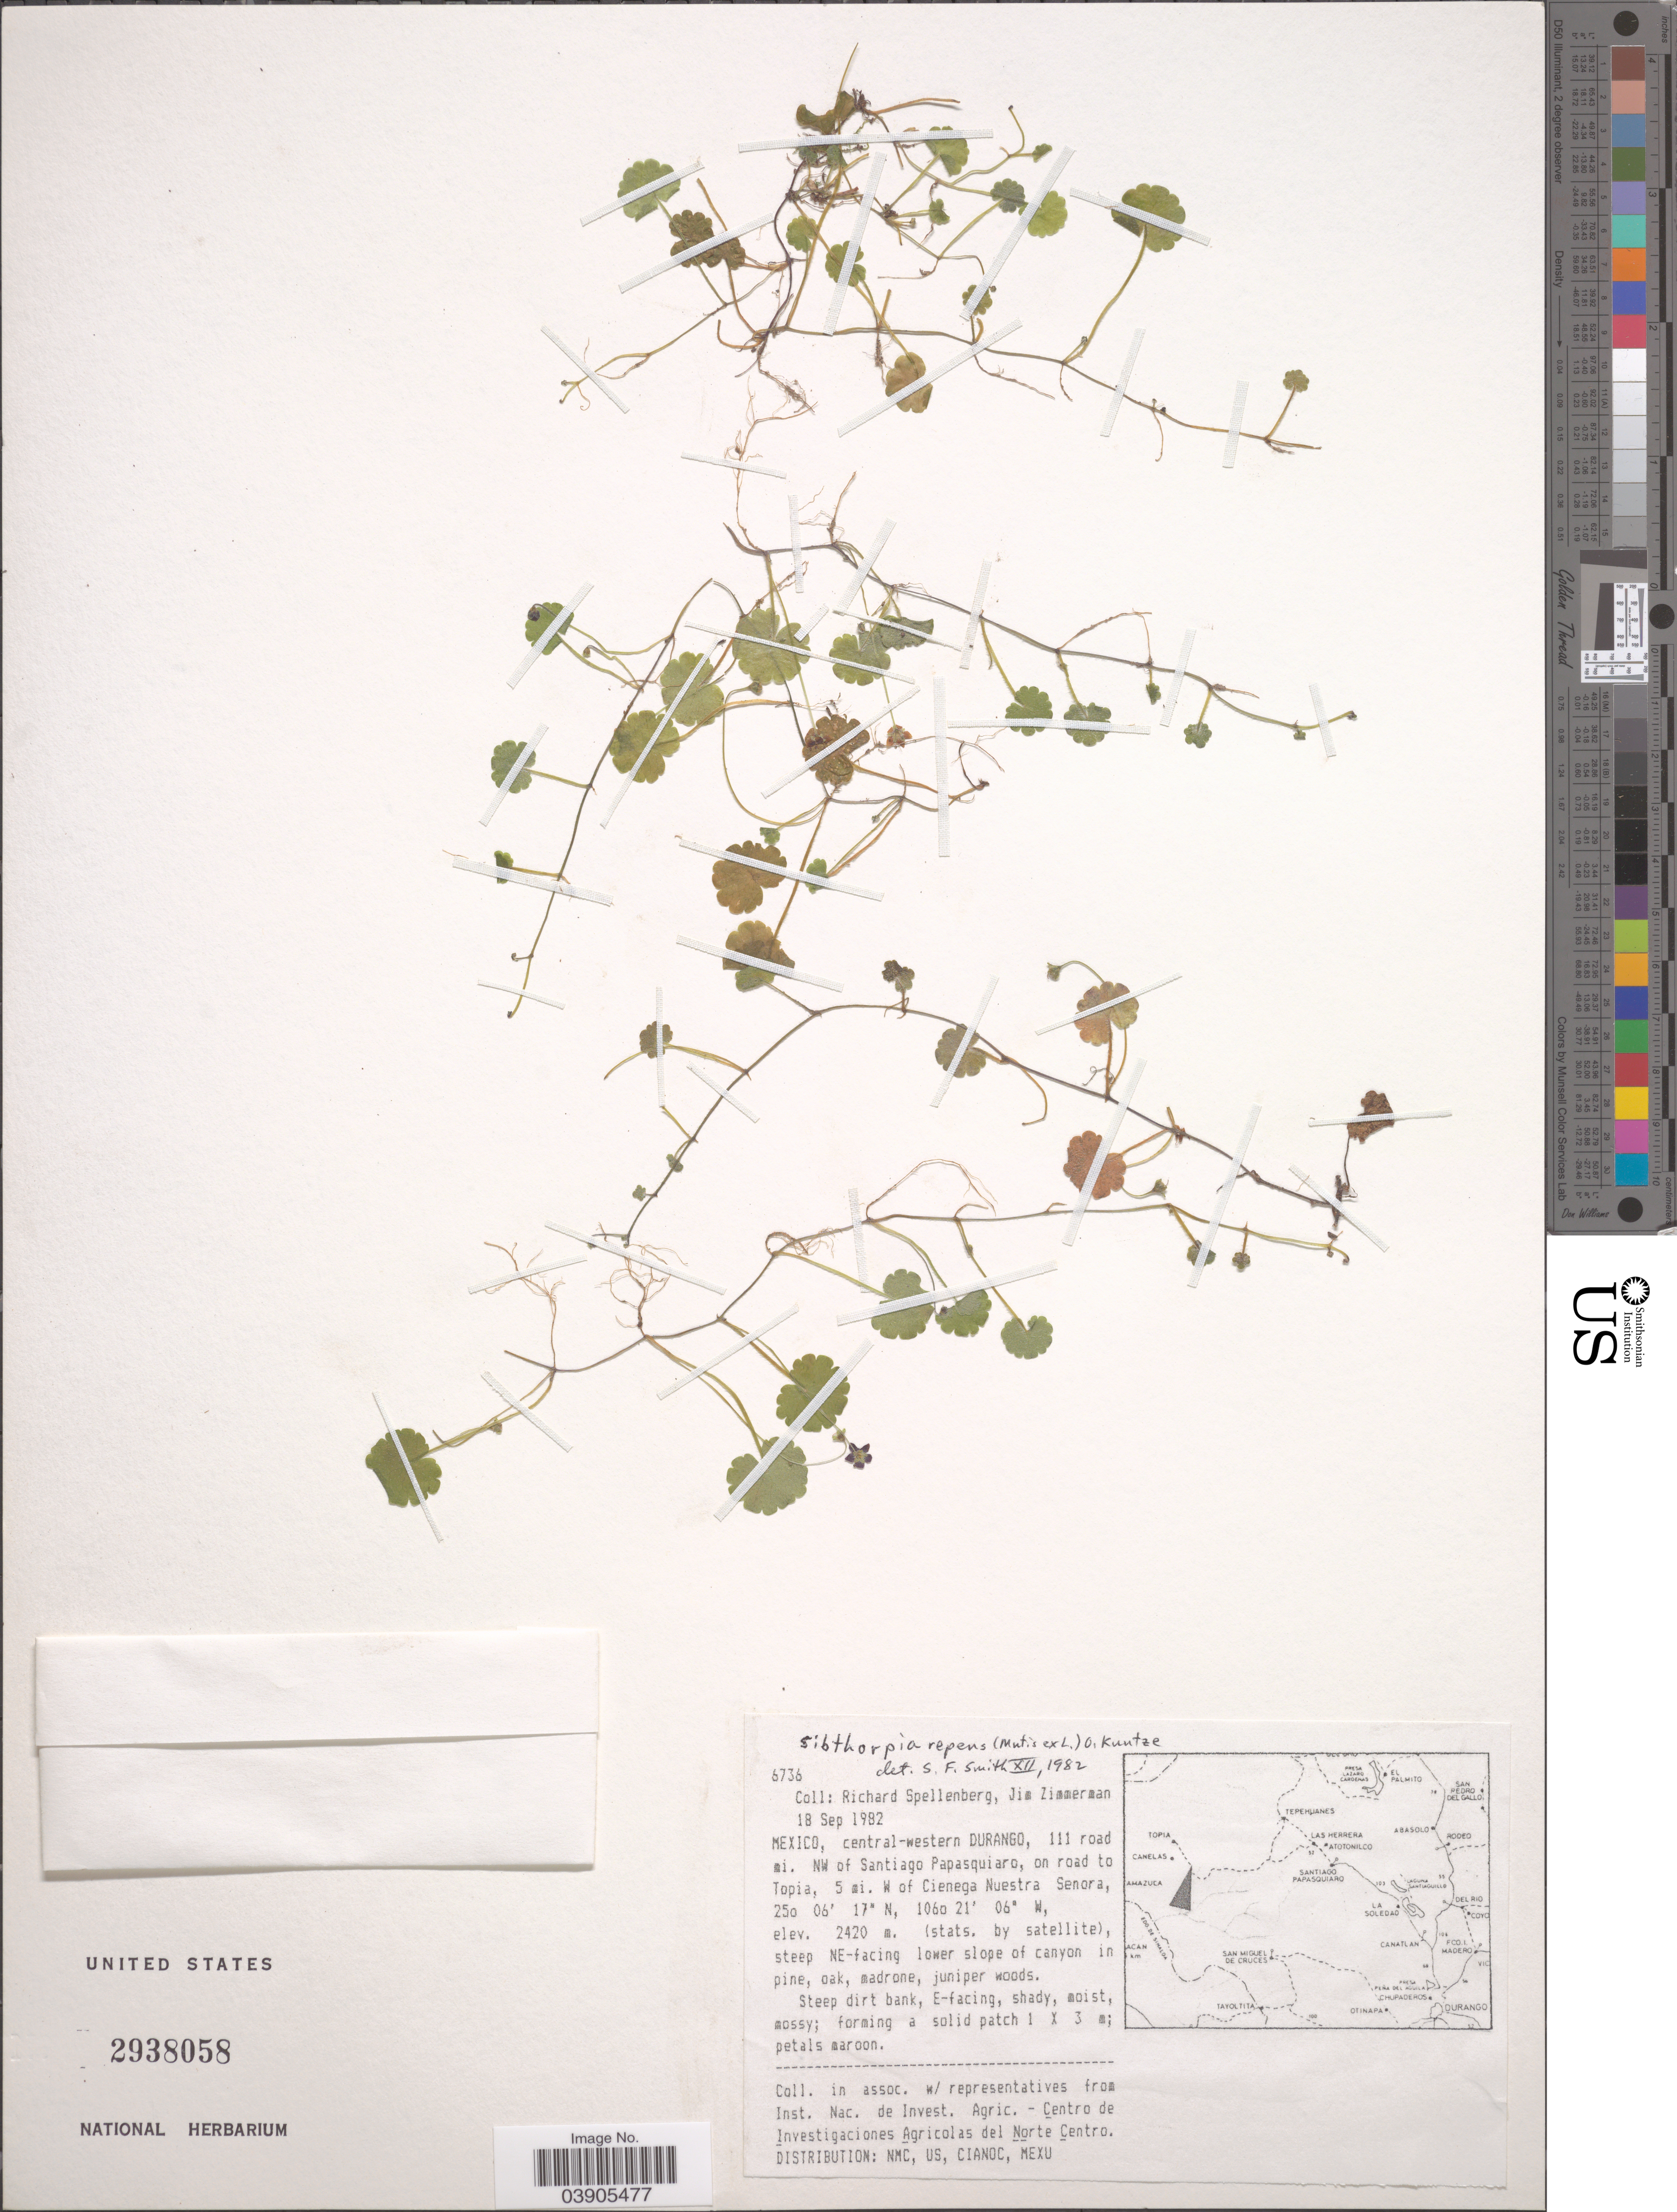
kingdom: Plantae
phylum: Tracheophyta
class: Magnoliopsida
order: Lamiales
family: Plantaginaceae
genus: Sibthorpia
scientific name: Sibthorpia repens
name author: (L.) Kuntze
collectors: R. Spellenberg & J. Zimmerman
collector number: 6736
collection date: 1982-09-18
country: Mexico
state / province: Durango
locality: Central-western Durango, 111 road mi. NW of Santiago Papasquiaro, on road to Topia, 5 mi. W of Cienega Nuestra Senora.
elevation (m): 2420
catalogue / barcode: US 2938058